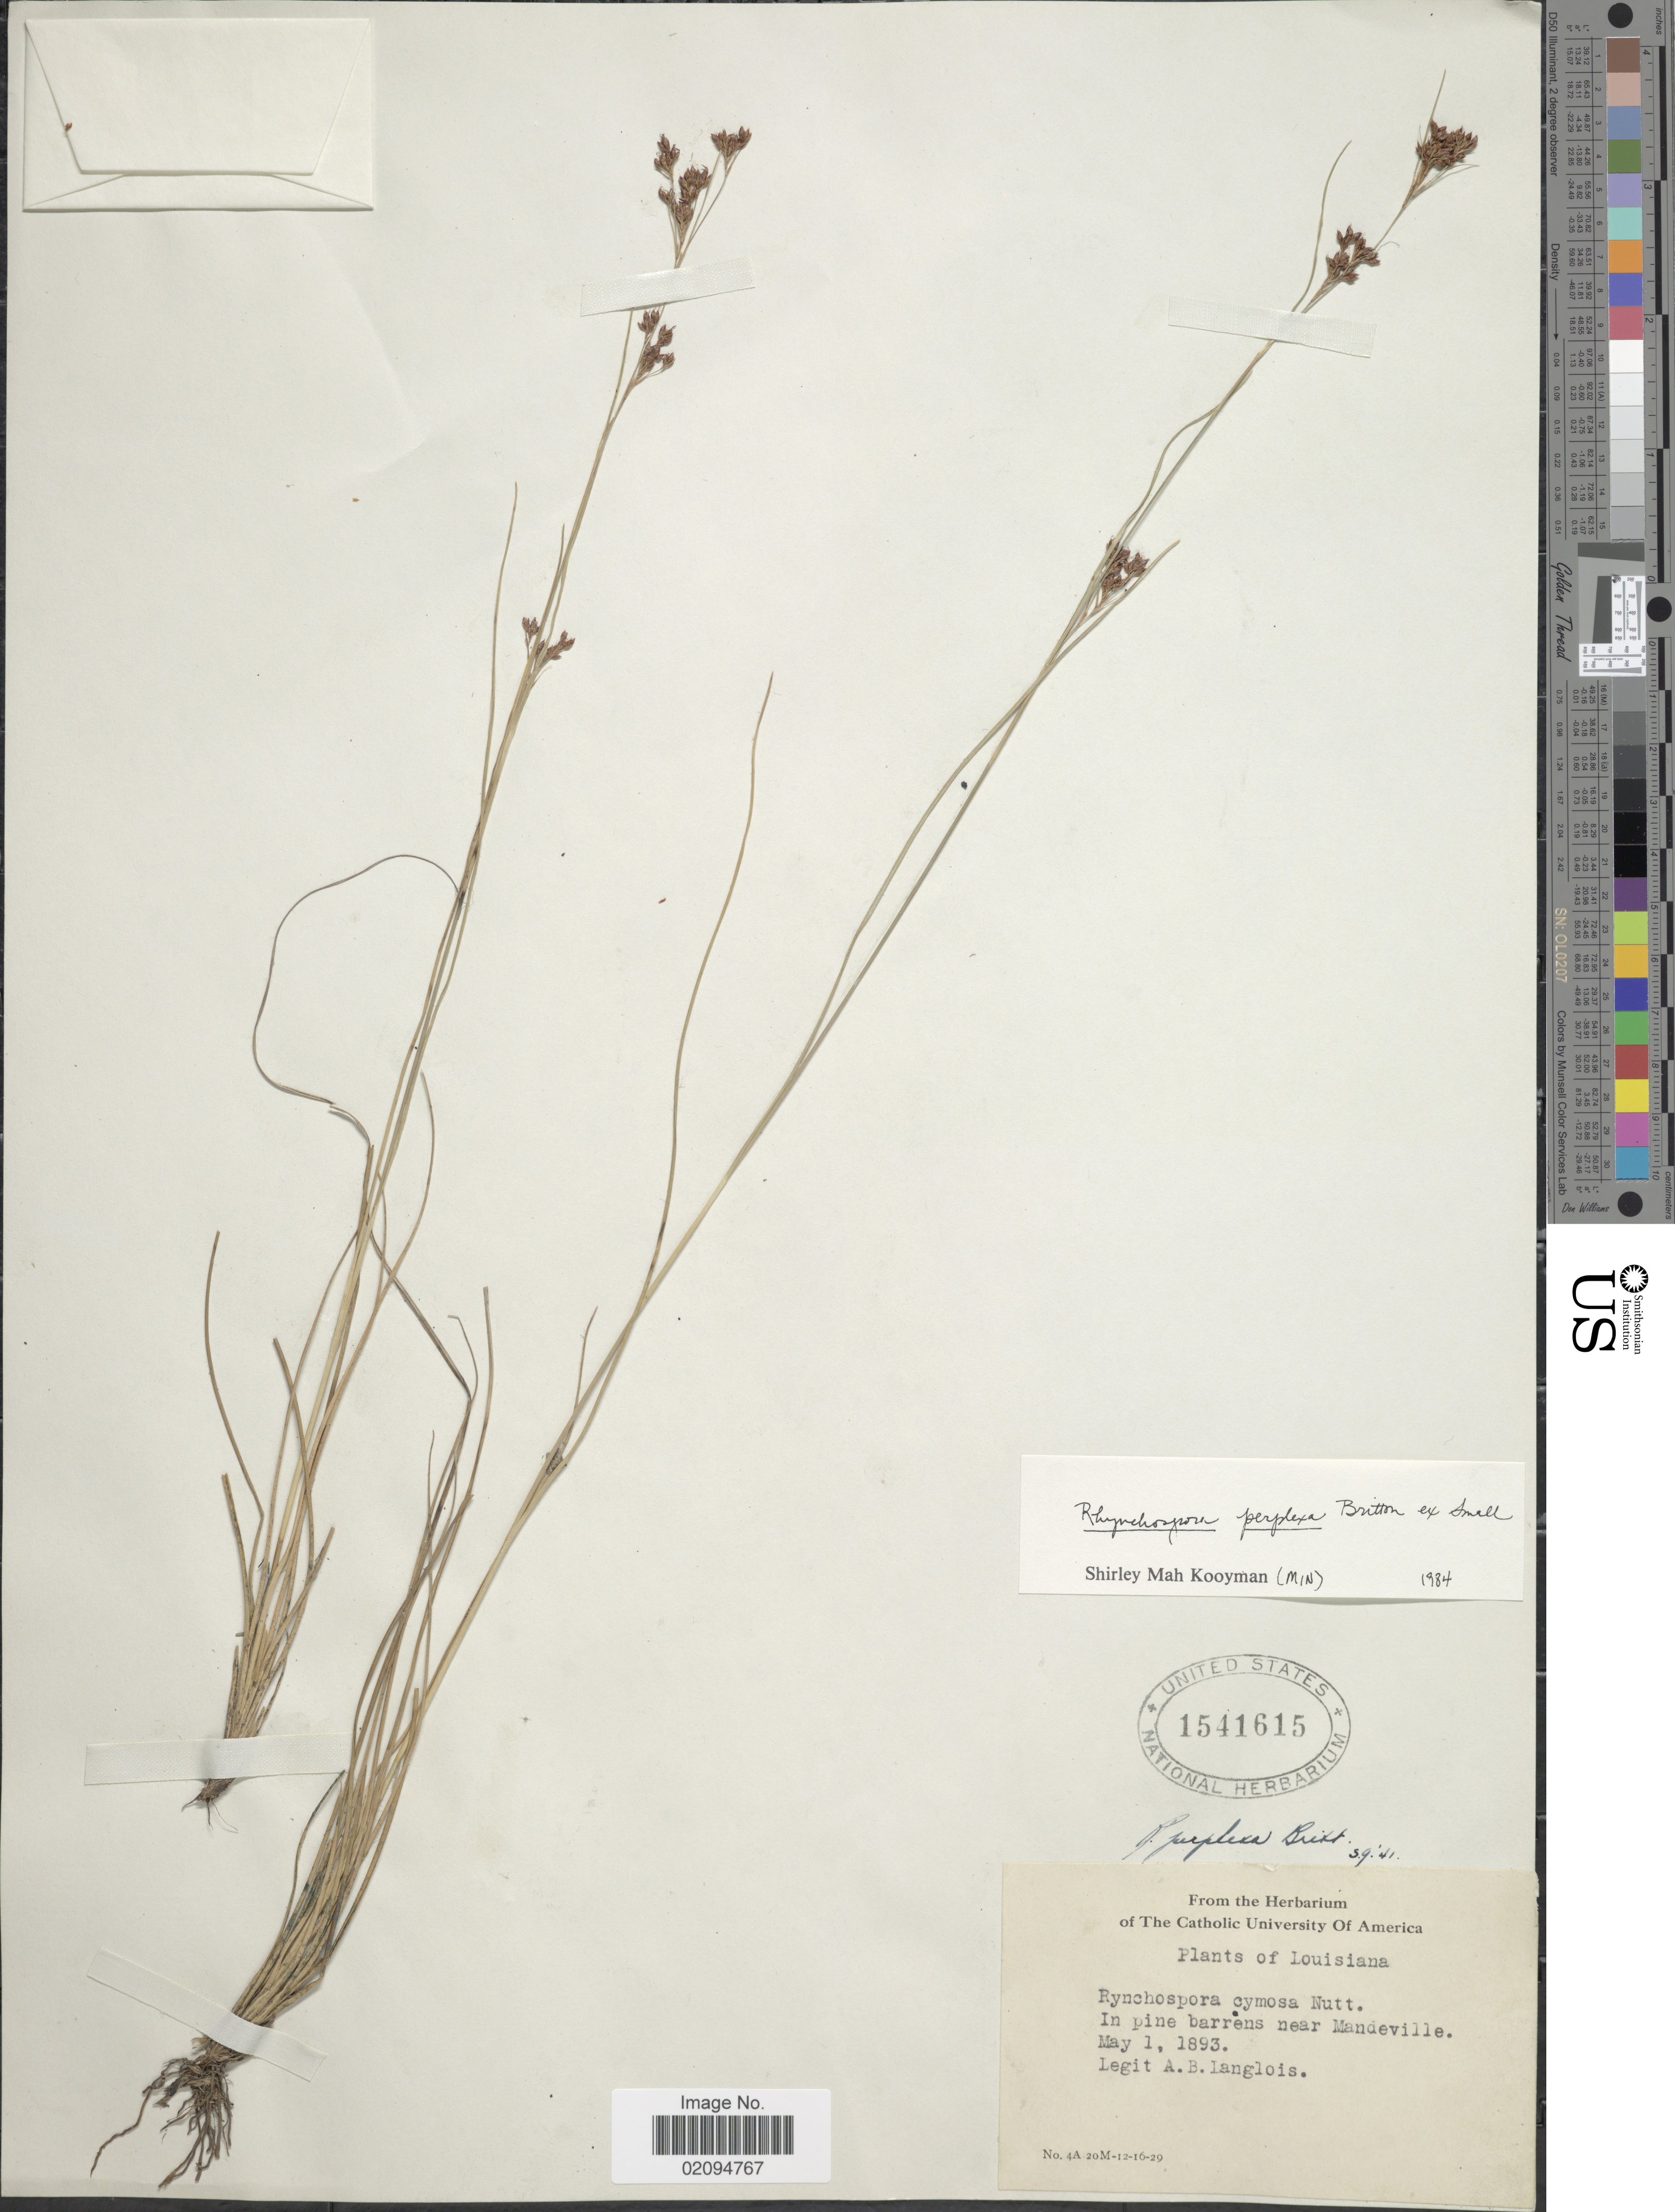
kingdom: Plantae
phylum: Tracheophyta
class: Liliopsida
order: Poales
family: Cyperaceae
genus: Rhynchospora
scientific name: Rhynchospora perplexa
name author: Britton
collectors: A. Langlois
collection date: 1893-05-01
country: United States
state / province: Louisiana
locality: Near Mandeville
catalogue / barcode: US 1541615